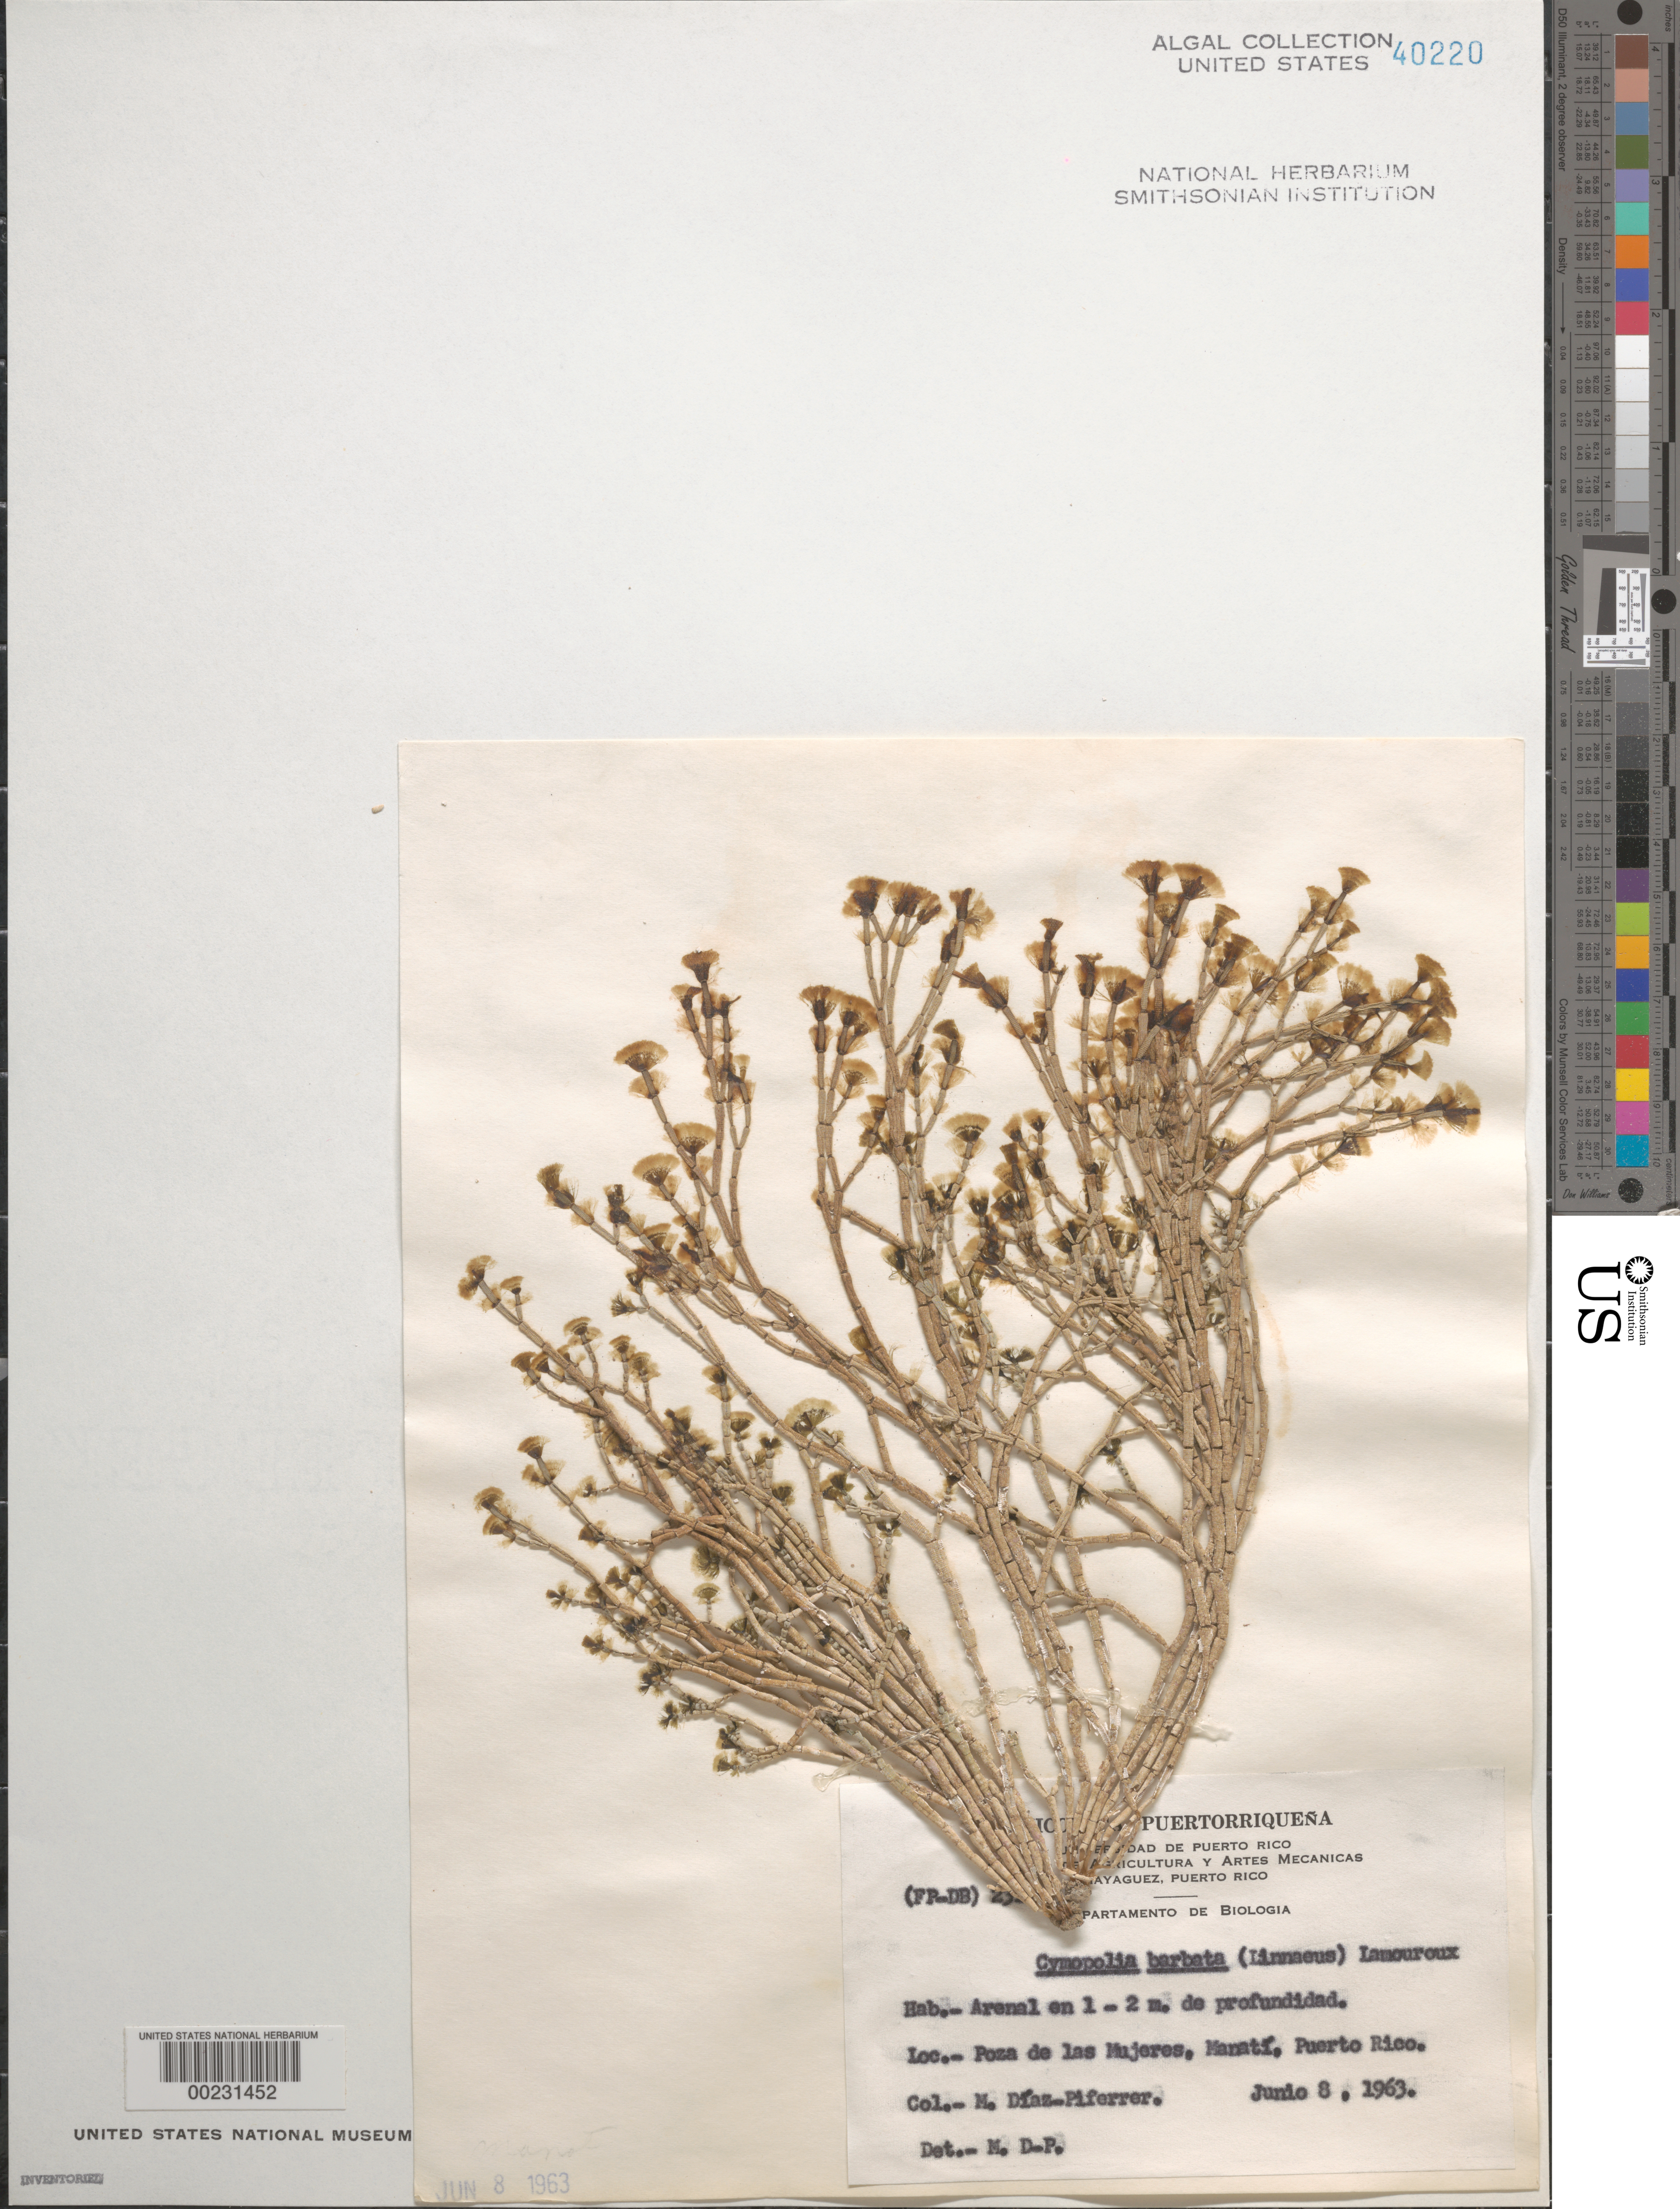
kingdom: Plantae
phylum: Chlorophyta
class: Ulvophyceae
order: Dasycladales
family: Dasycladaceae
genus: Cymopolia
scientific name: Cymopolia barbata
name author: (L.) J.V.Lamouroux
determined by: Diaz-Piferrer, M.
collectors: M. Diaz-Piferrer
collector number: (fp-db) 2314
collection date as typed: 08 Jun 1963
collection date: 1963-06-08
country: Puerto Rico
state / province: Manati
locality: Poza de Las Mujeres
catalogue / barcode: US 40220